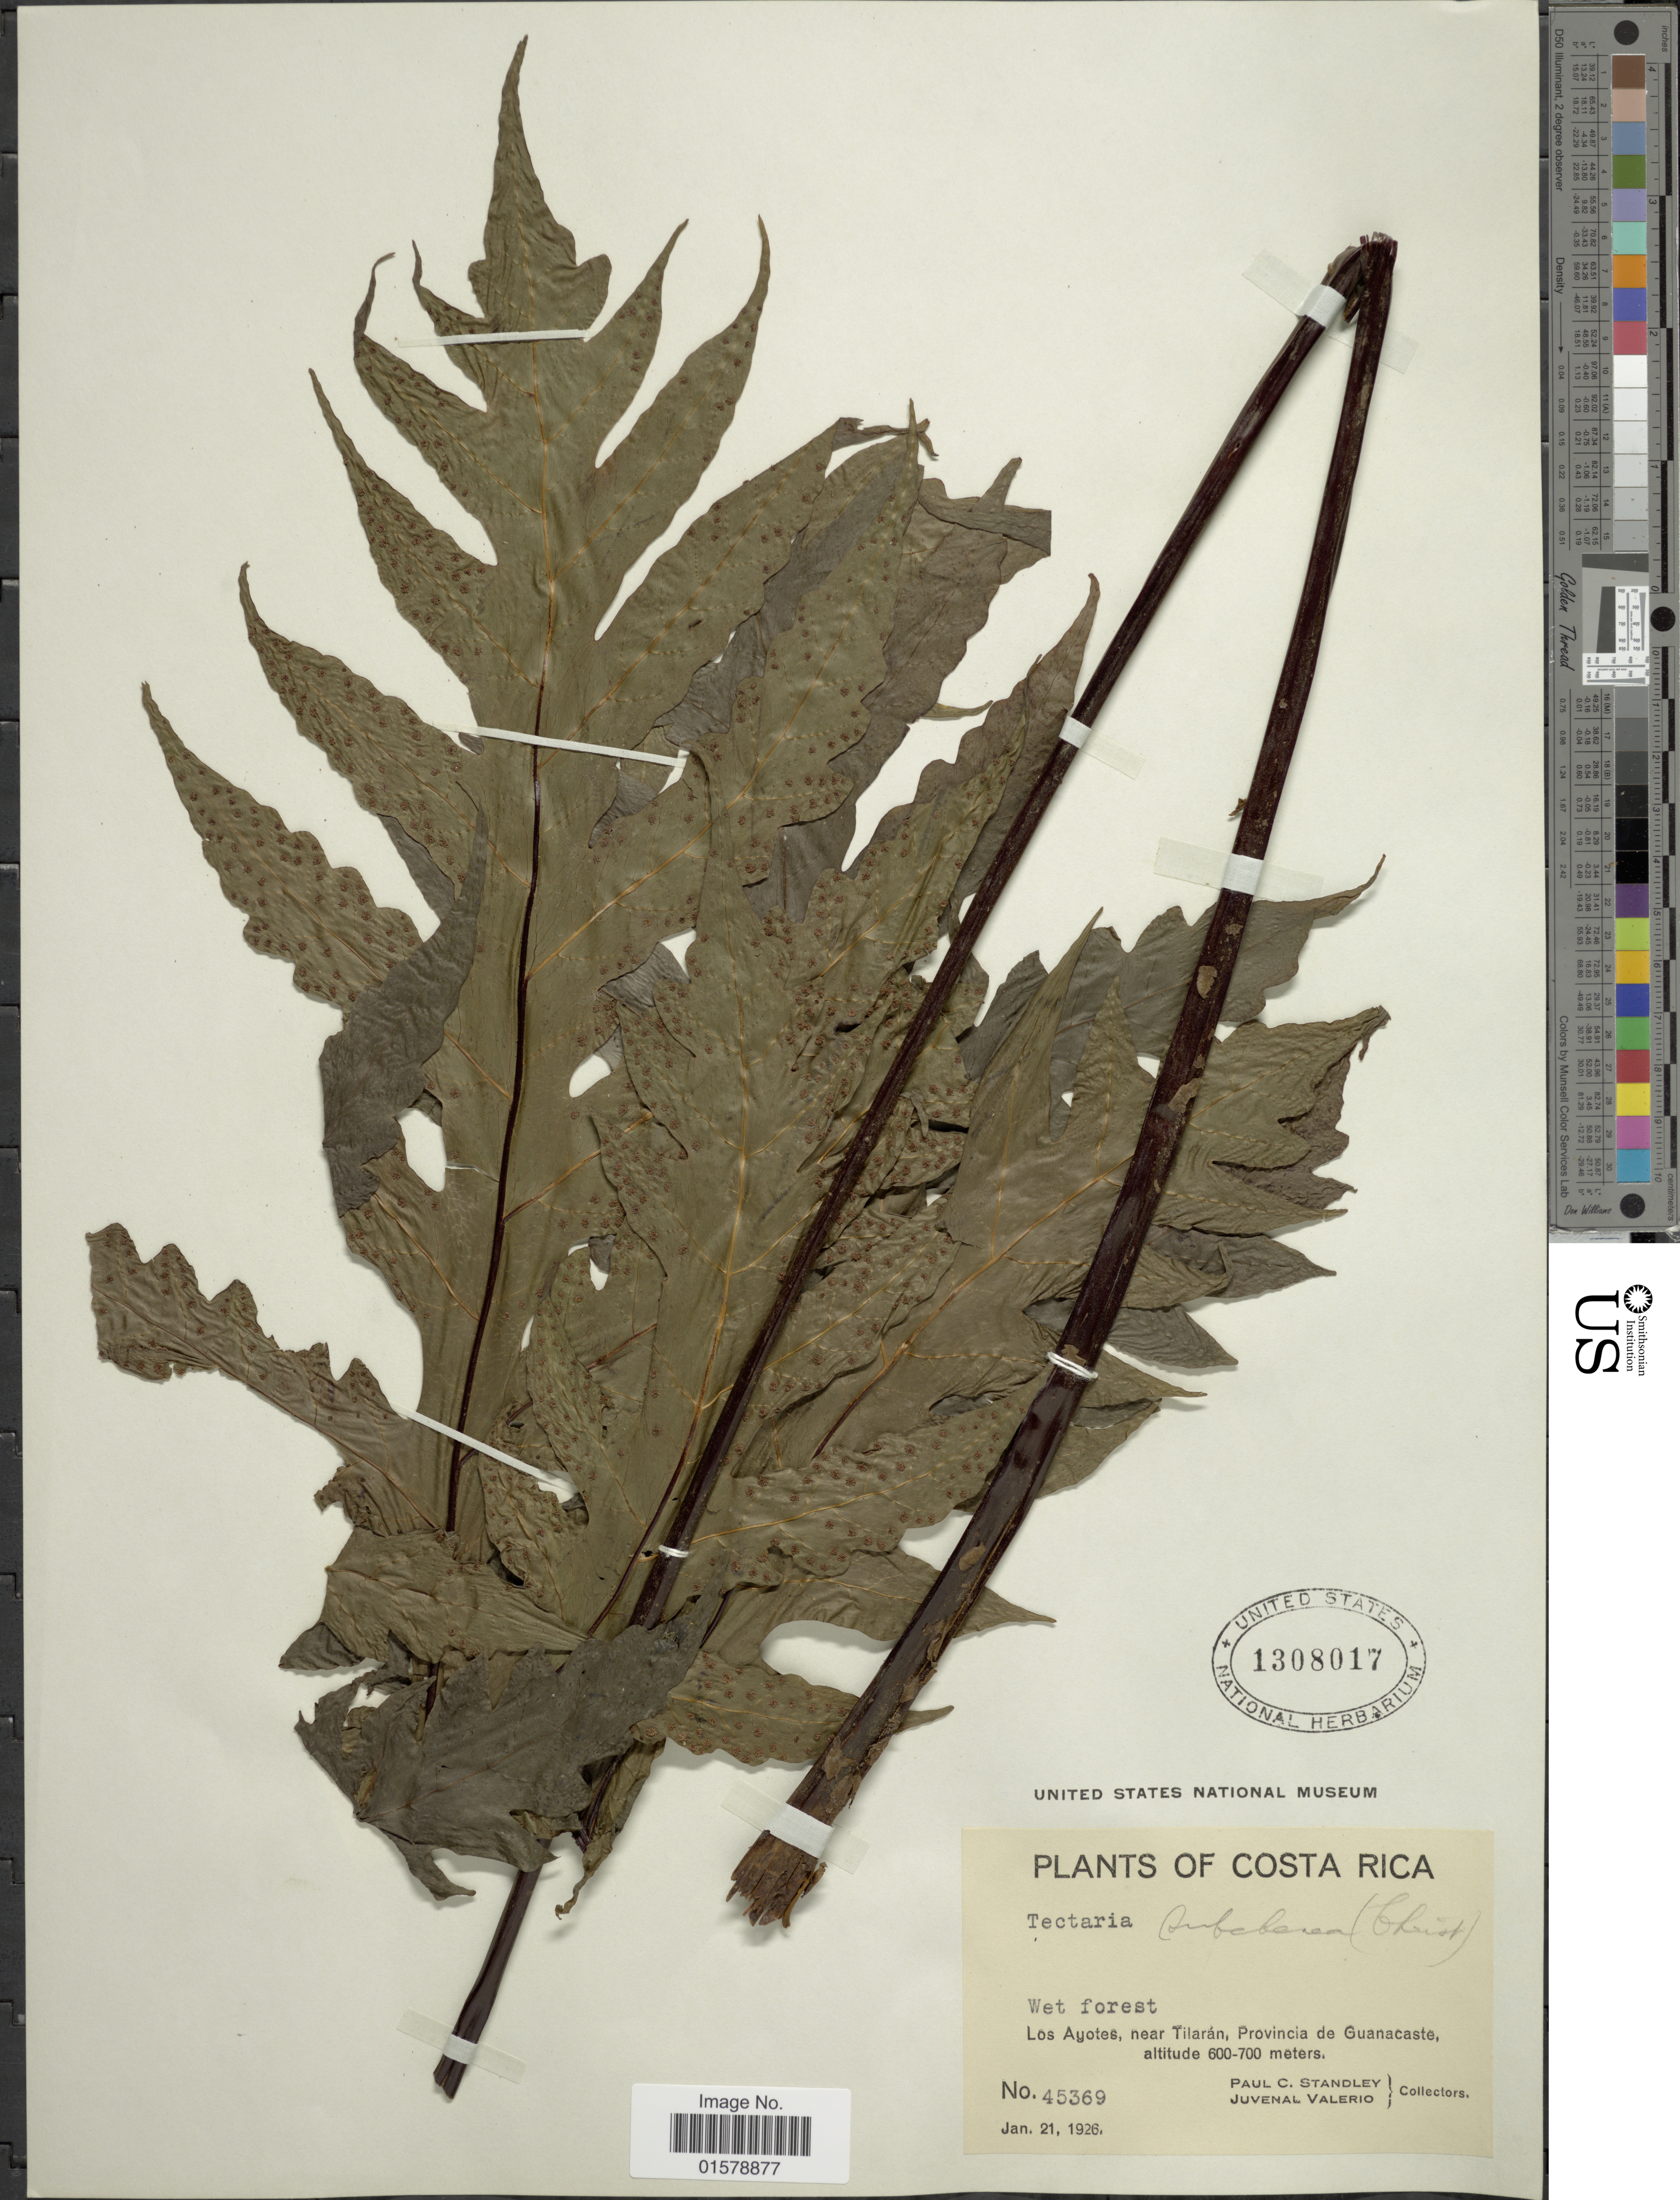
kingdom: Plantae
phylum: Tracheophyta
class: Polypodiopsida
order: Polypodiales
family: Tectariaceae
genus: Tectaria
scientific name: Tectaria subebenea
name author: (Christ) C. Chr.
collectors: P. C. Standley & J. Valerio R.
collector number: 45369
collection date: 1926-01-21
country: Costa Rica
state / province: Guanacaste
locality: Los Ayotes, near Tilaran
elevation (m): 600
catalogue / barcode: US 1308017